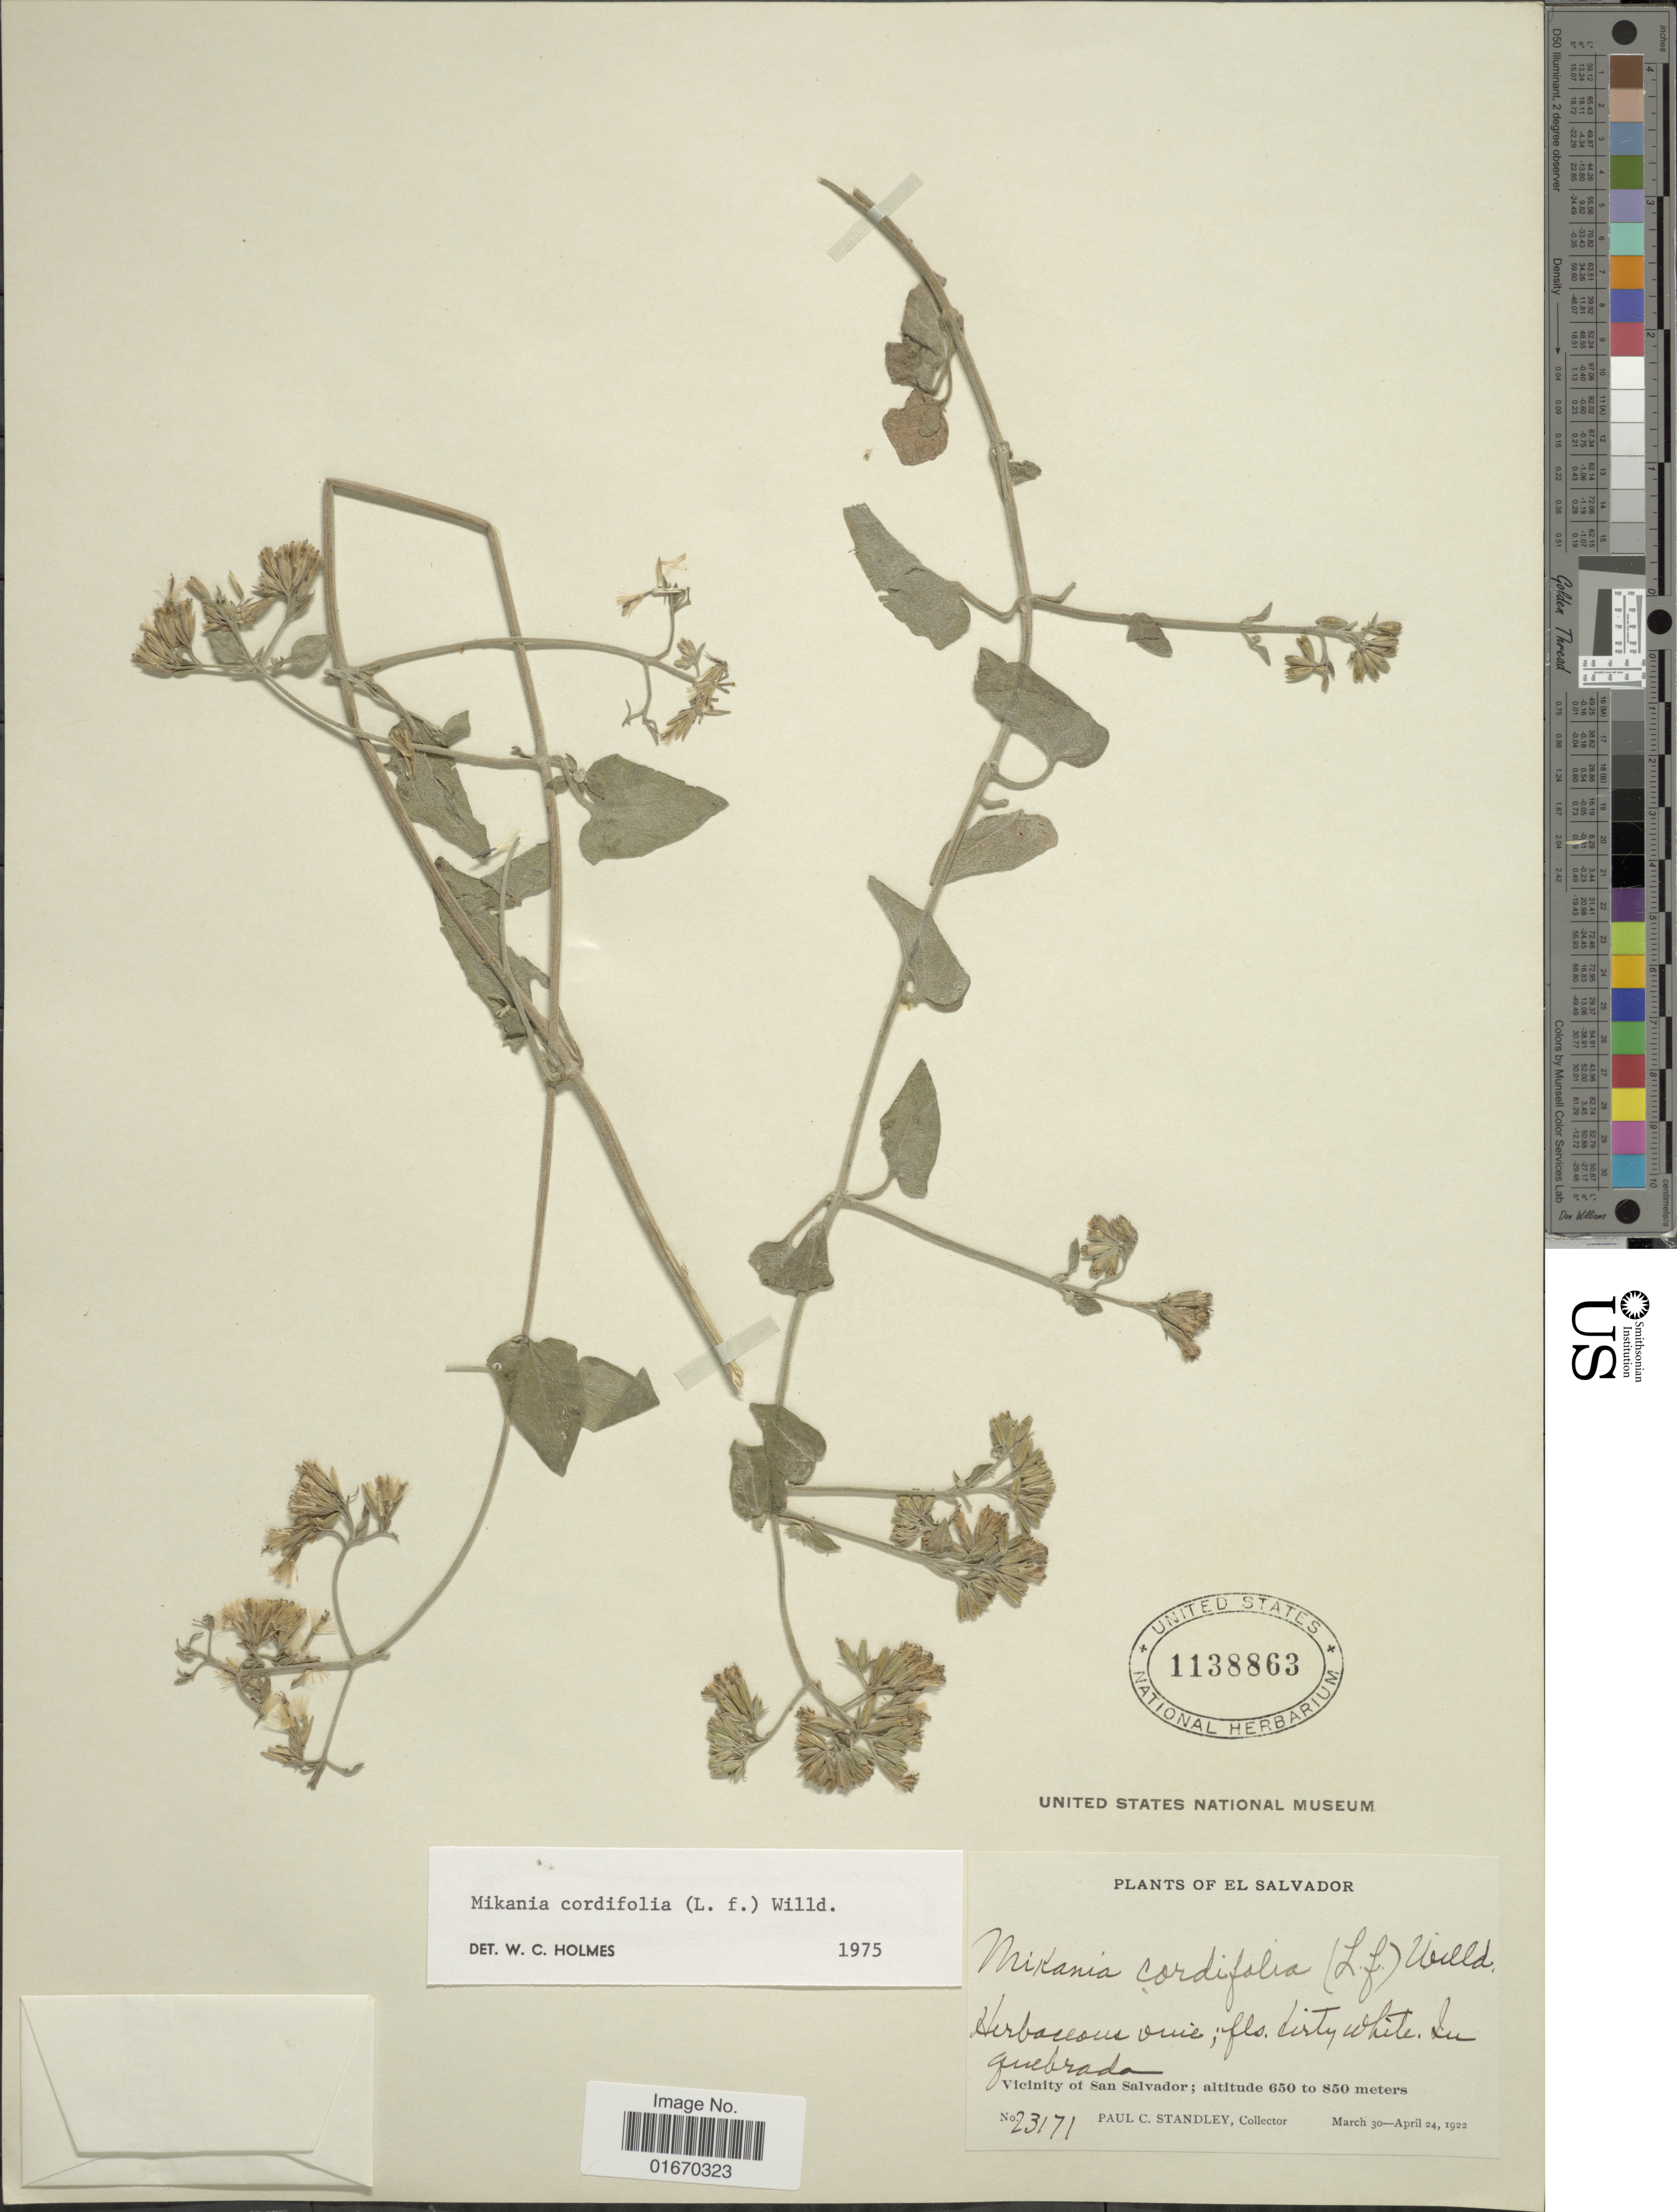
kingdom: Plantae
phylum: Tracheophyta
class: Magnoliopsida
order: Asterales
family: Asteraceae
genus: Mikania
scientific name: Mikania cordifolia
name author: Kunth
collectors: P. C. Standley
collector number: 23171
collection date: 1922-03-30/1922-04-24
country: El Salvador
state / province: San Salvador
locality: Quebrada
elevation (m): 650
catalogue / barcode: US 1138863